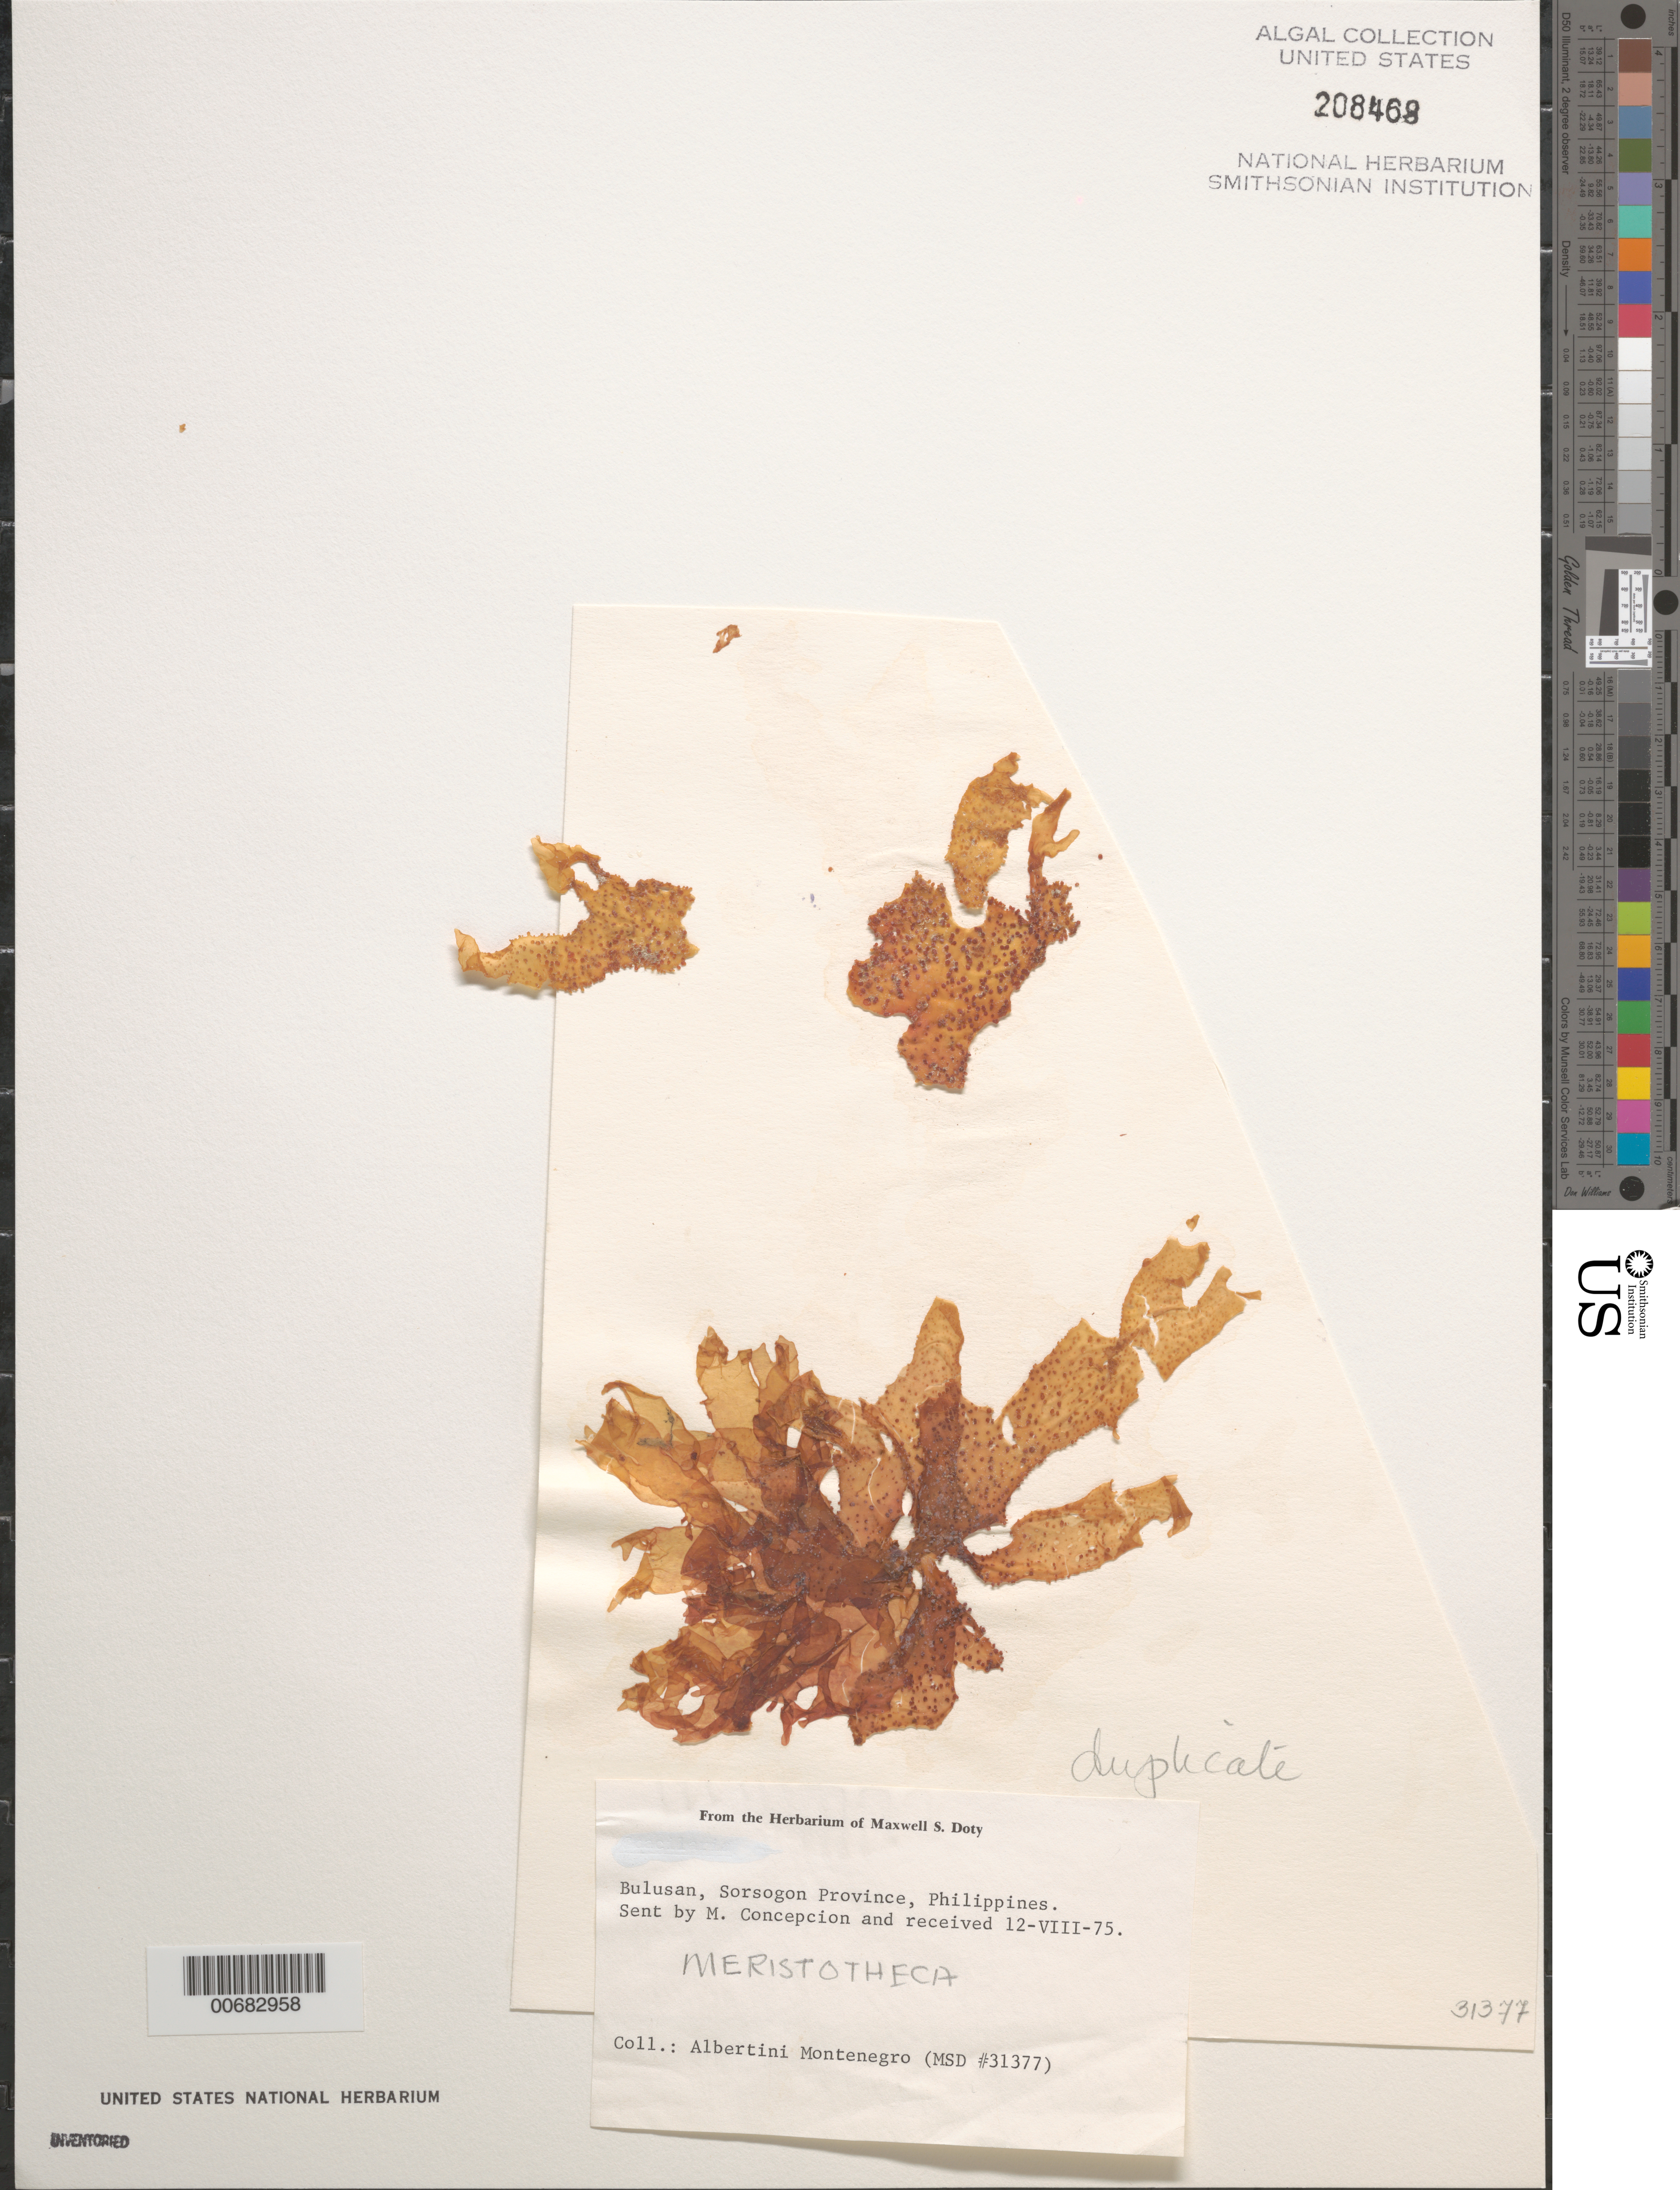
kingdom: Plantae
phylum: Rhodophyta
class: Florideophyceae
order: Gigartinales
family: Solieriaceae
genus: Meristotheca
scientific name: Meristotheca sp.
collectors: A. Montenegro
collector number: MSD 31377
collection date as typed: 12 Aug 1975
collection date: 1975-08-12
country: Philippines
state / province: Bicol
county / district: Sorsogon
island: Luzon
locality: Bulusan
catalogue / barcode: US 208468